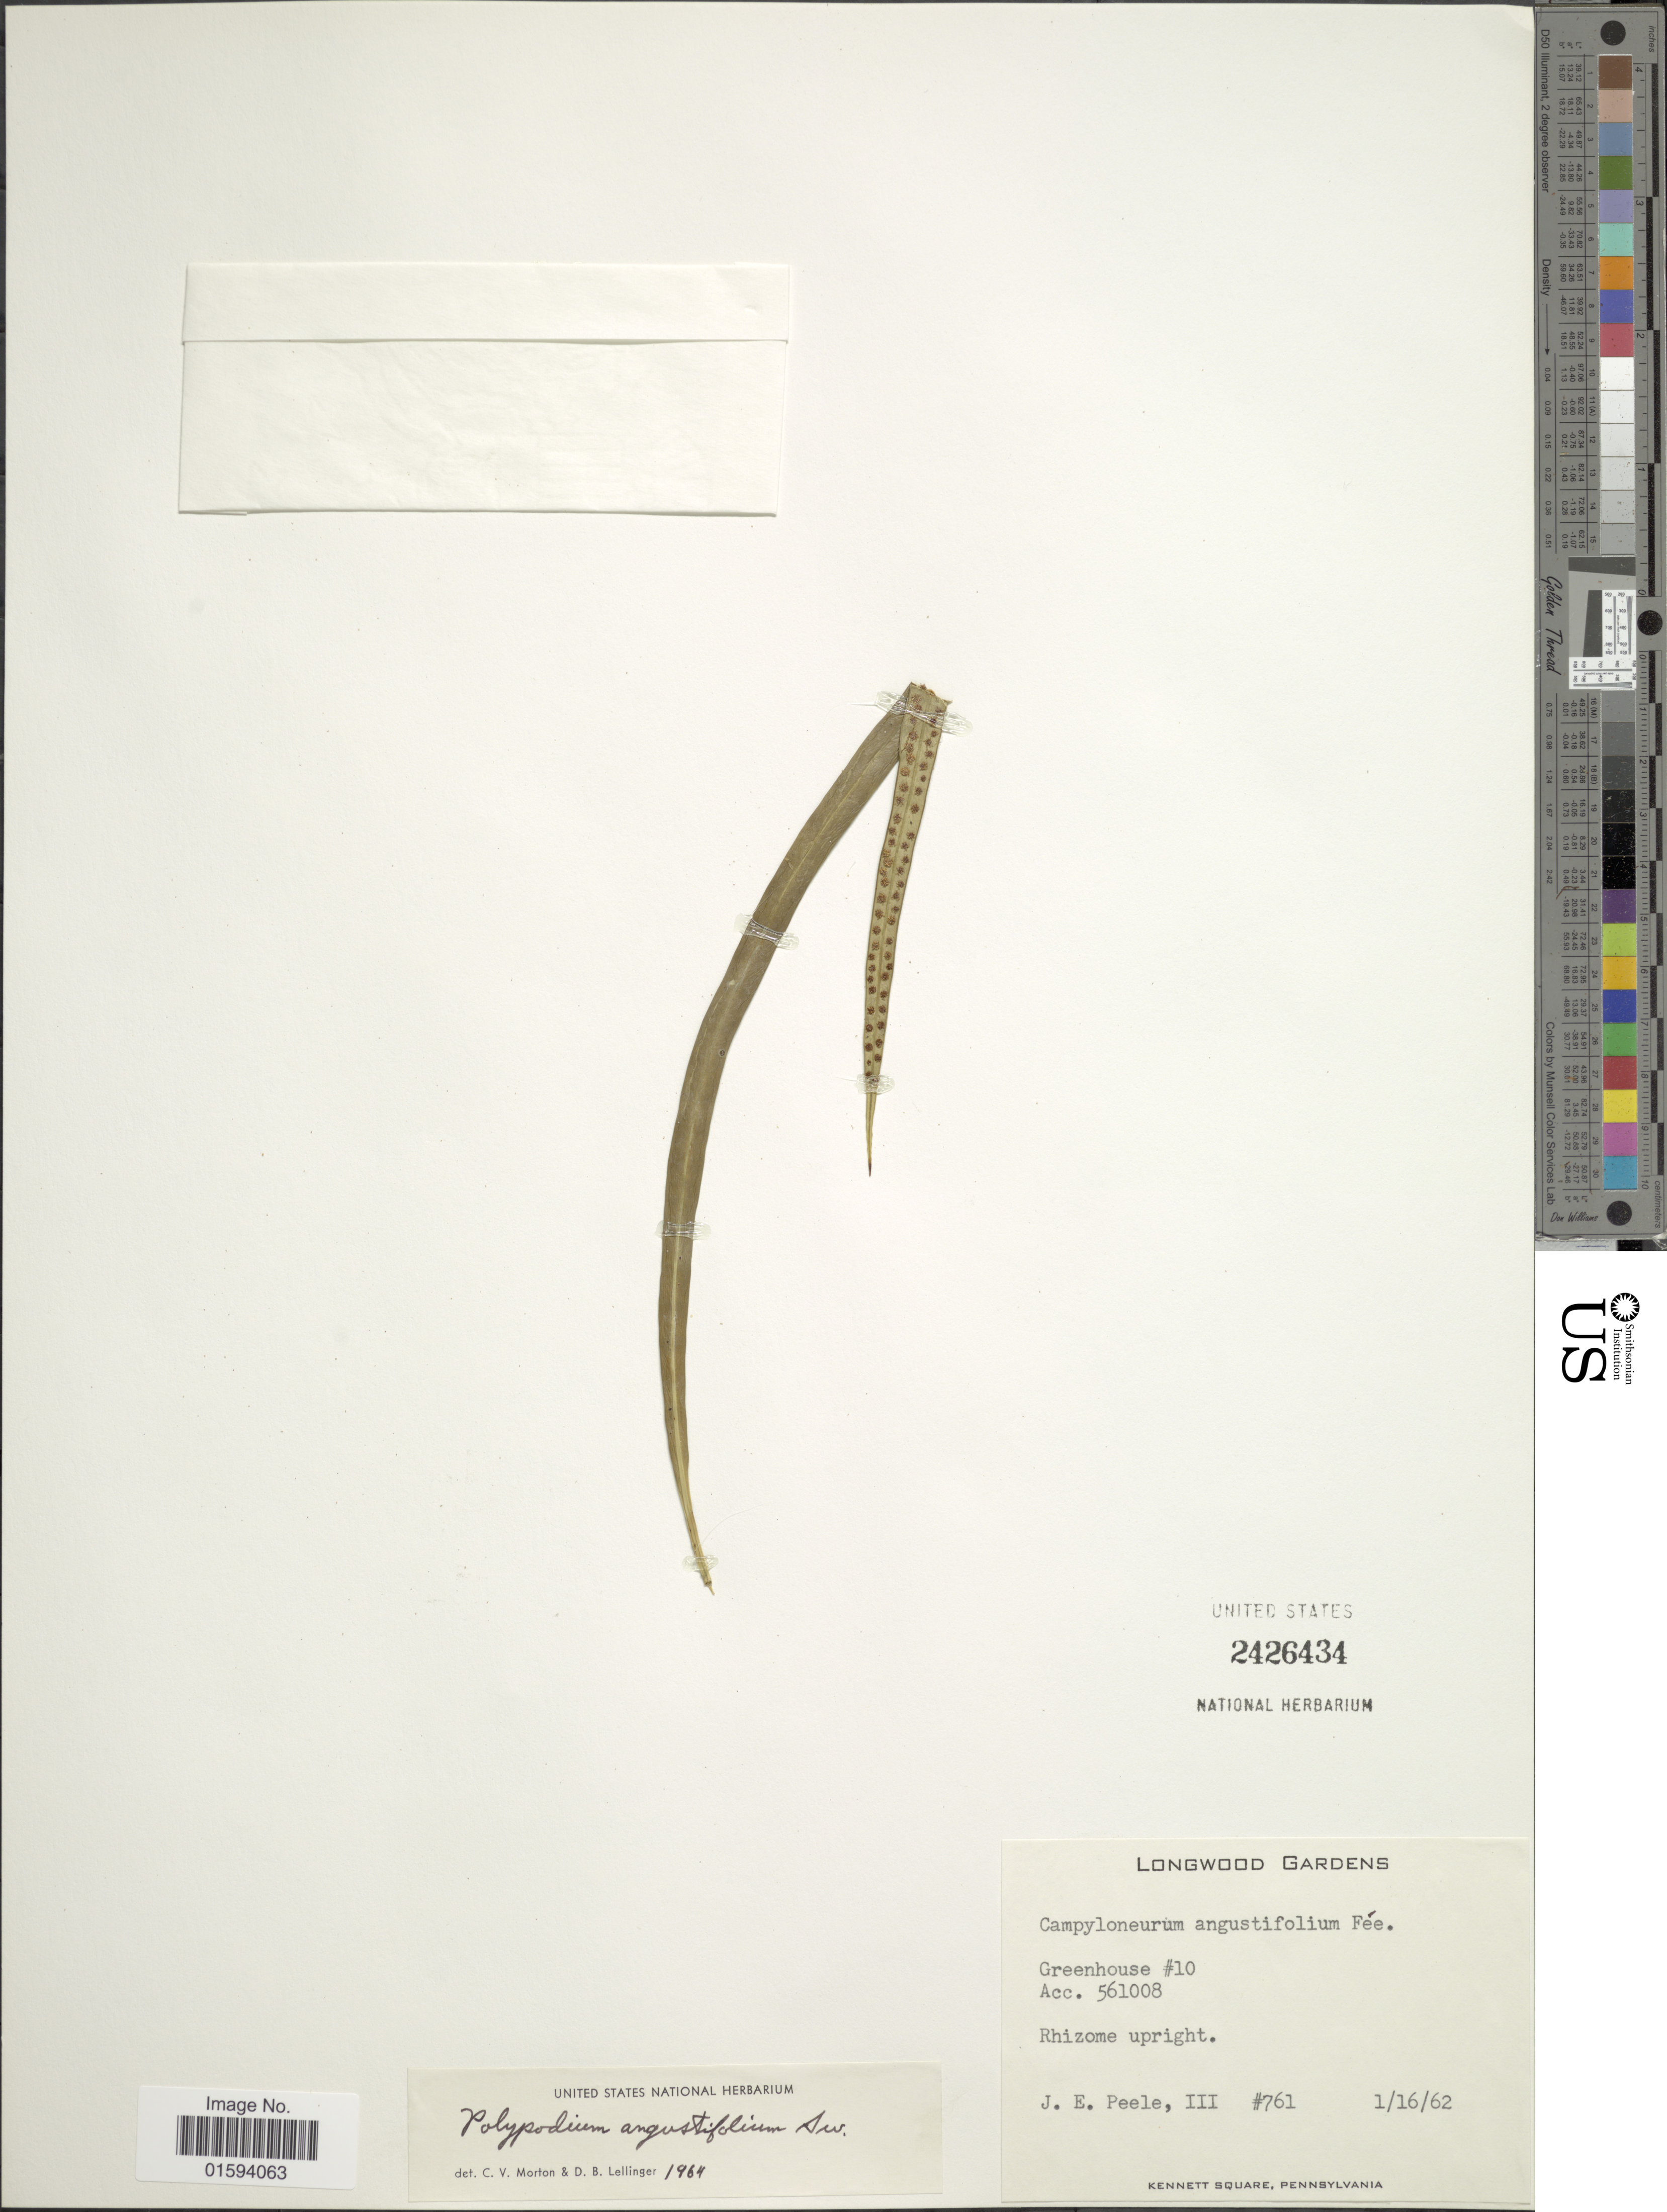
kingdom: Plantae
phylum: Tracheophyta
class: Polypodiopsida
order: Polypodiales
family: Polypodiaceae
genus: Polypodium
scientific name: Polypodium angustifolium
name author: Sw.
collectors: J. Peele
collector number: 761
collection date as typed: Transcribed d/m/y: 16/1/62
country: United States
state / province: Pennsylvania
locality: Longwood Gardens, Greenhouse #10, Acc. 561008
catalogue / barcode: US 2426434